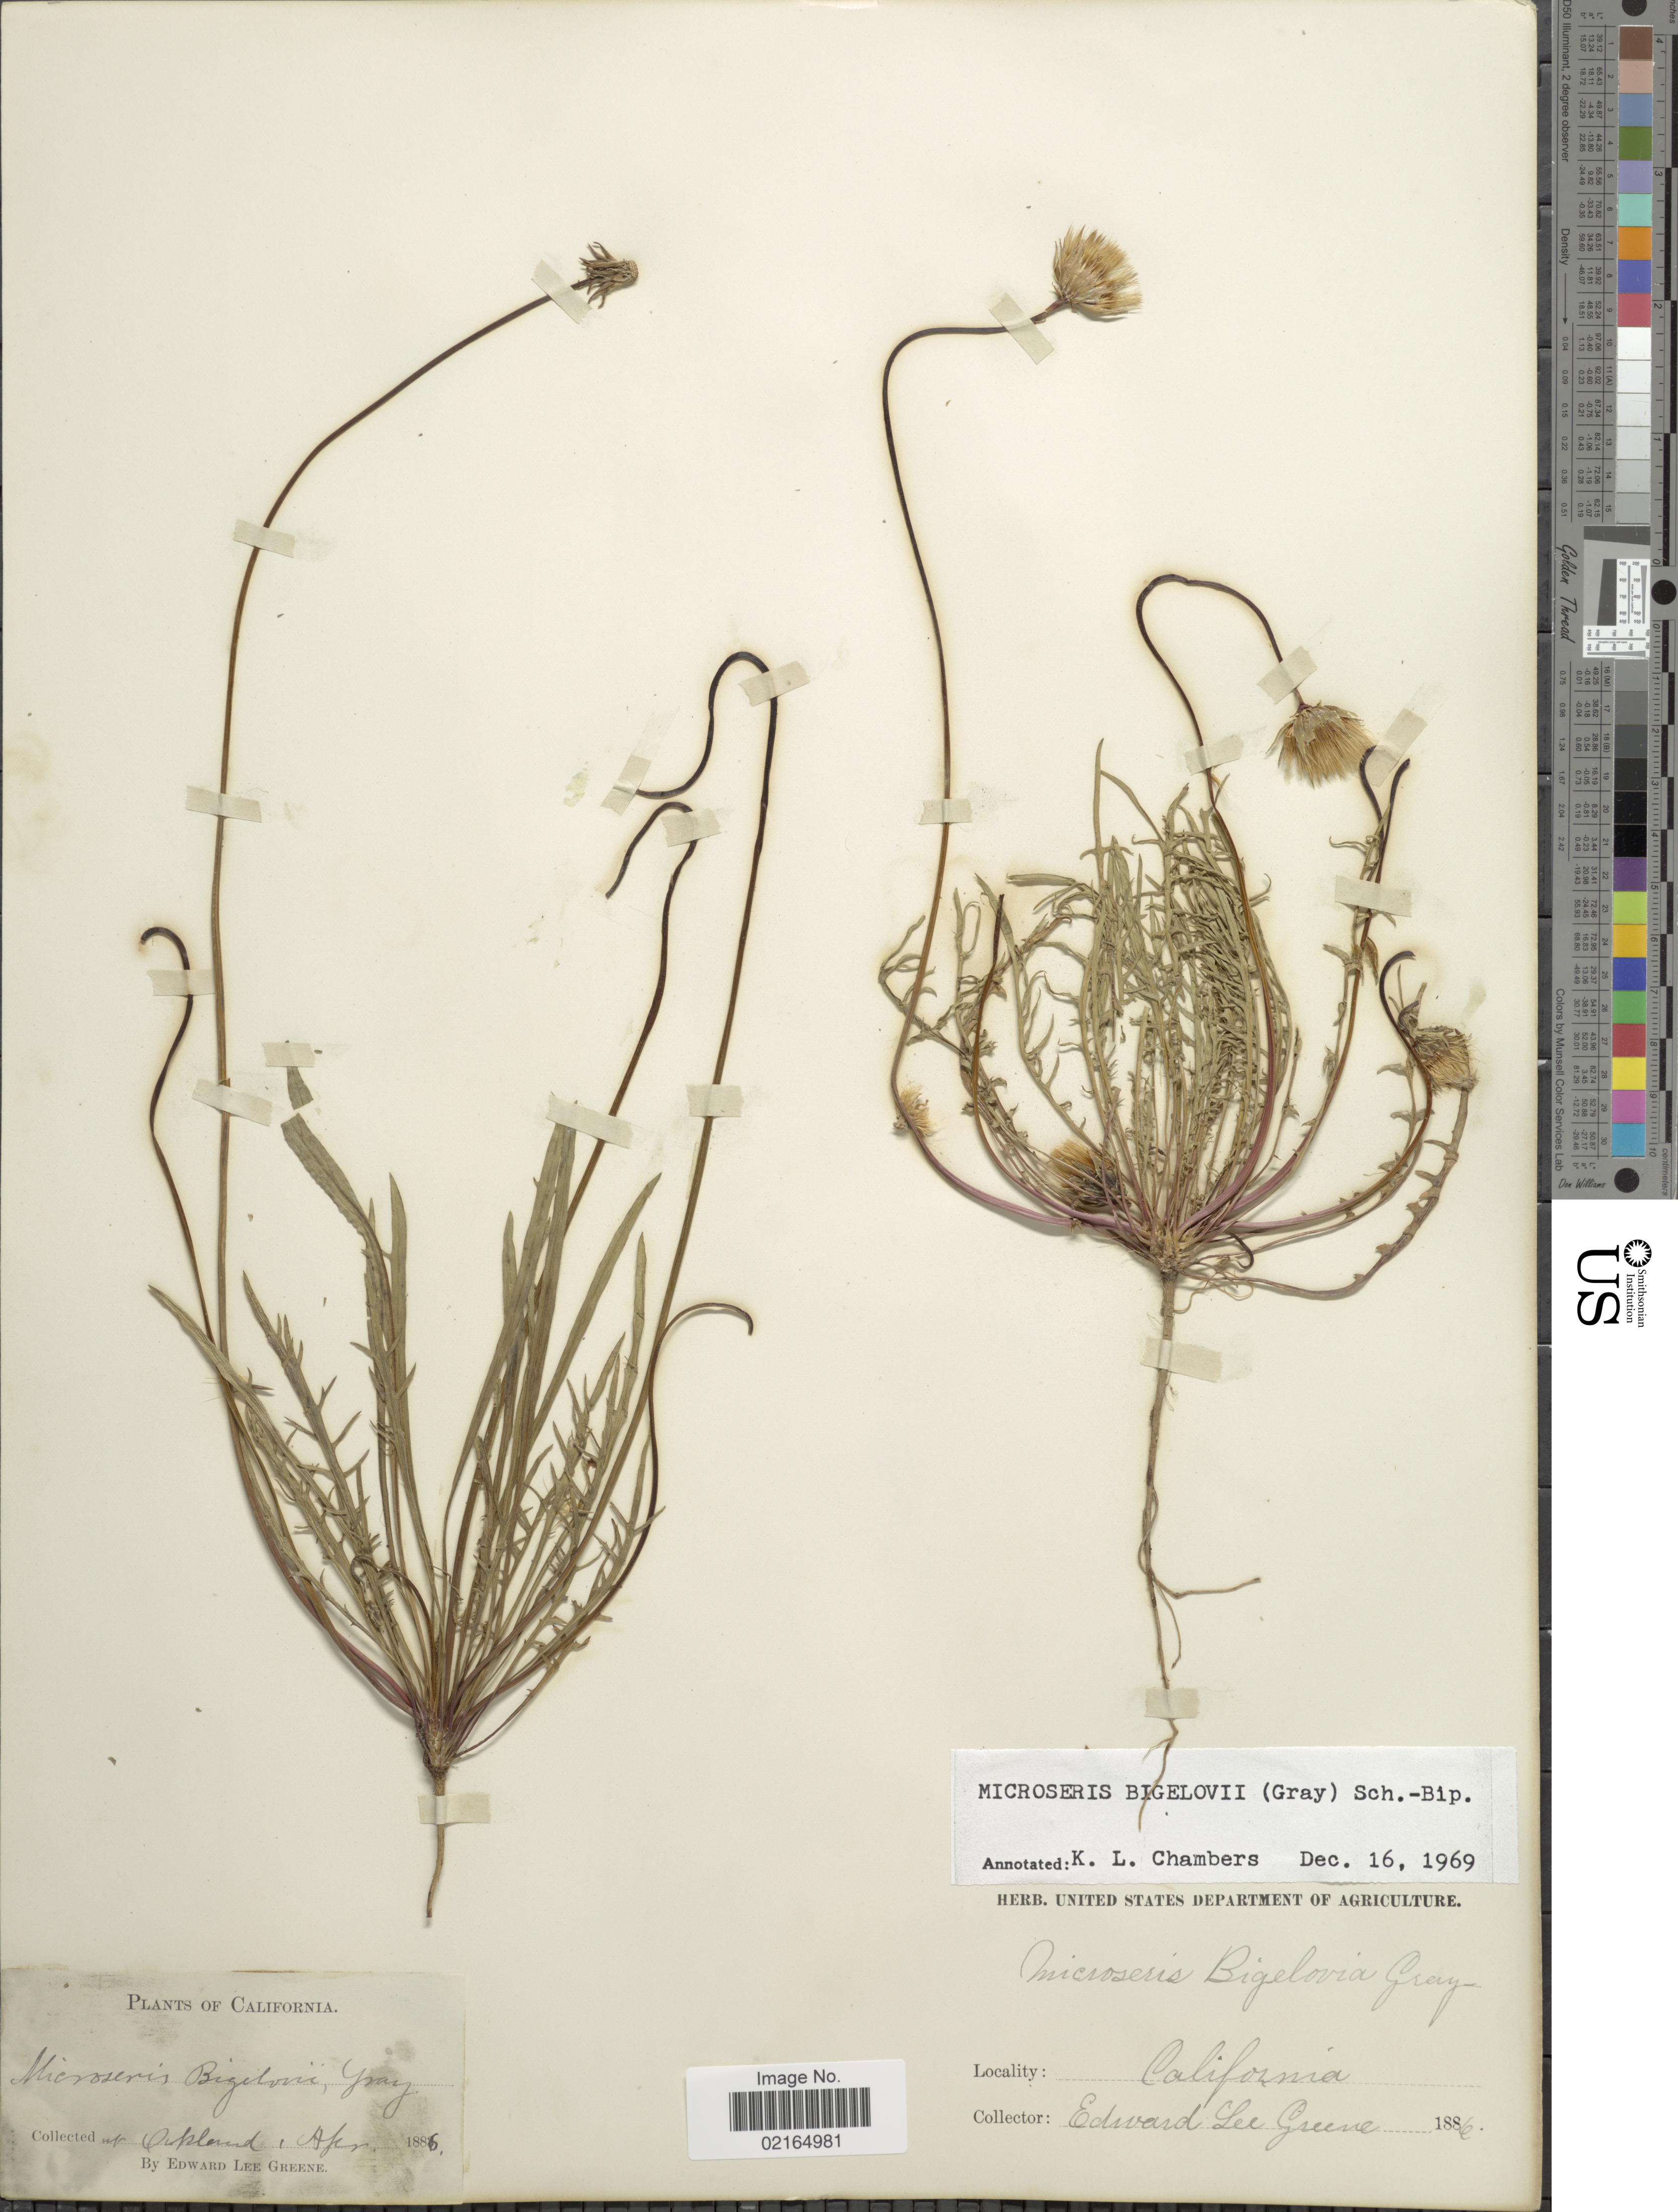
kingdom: Plantae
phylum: Tracheophyta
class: Magnoliopsida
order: Asterales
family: Asteraceae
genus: Microseris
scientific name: Microseris bigelovii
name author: (A. Gray) Sch. Bip.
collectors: E. L. Greene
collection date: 1886-04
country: United States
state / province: California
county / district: Alameda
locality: At Oakland.